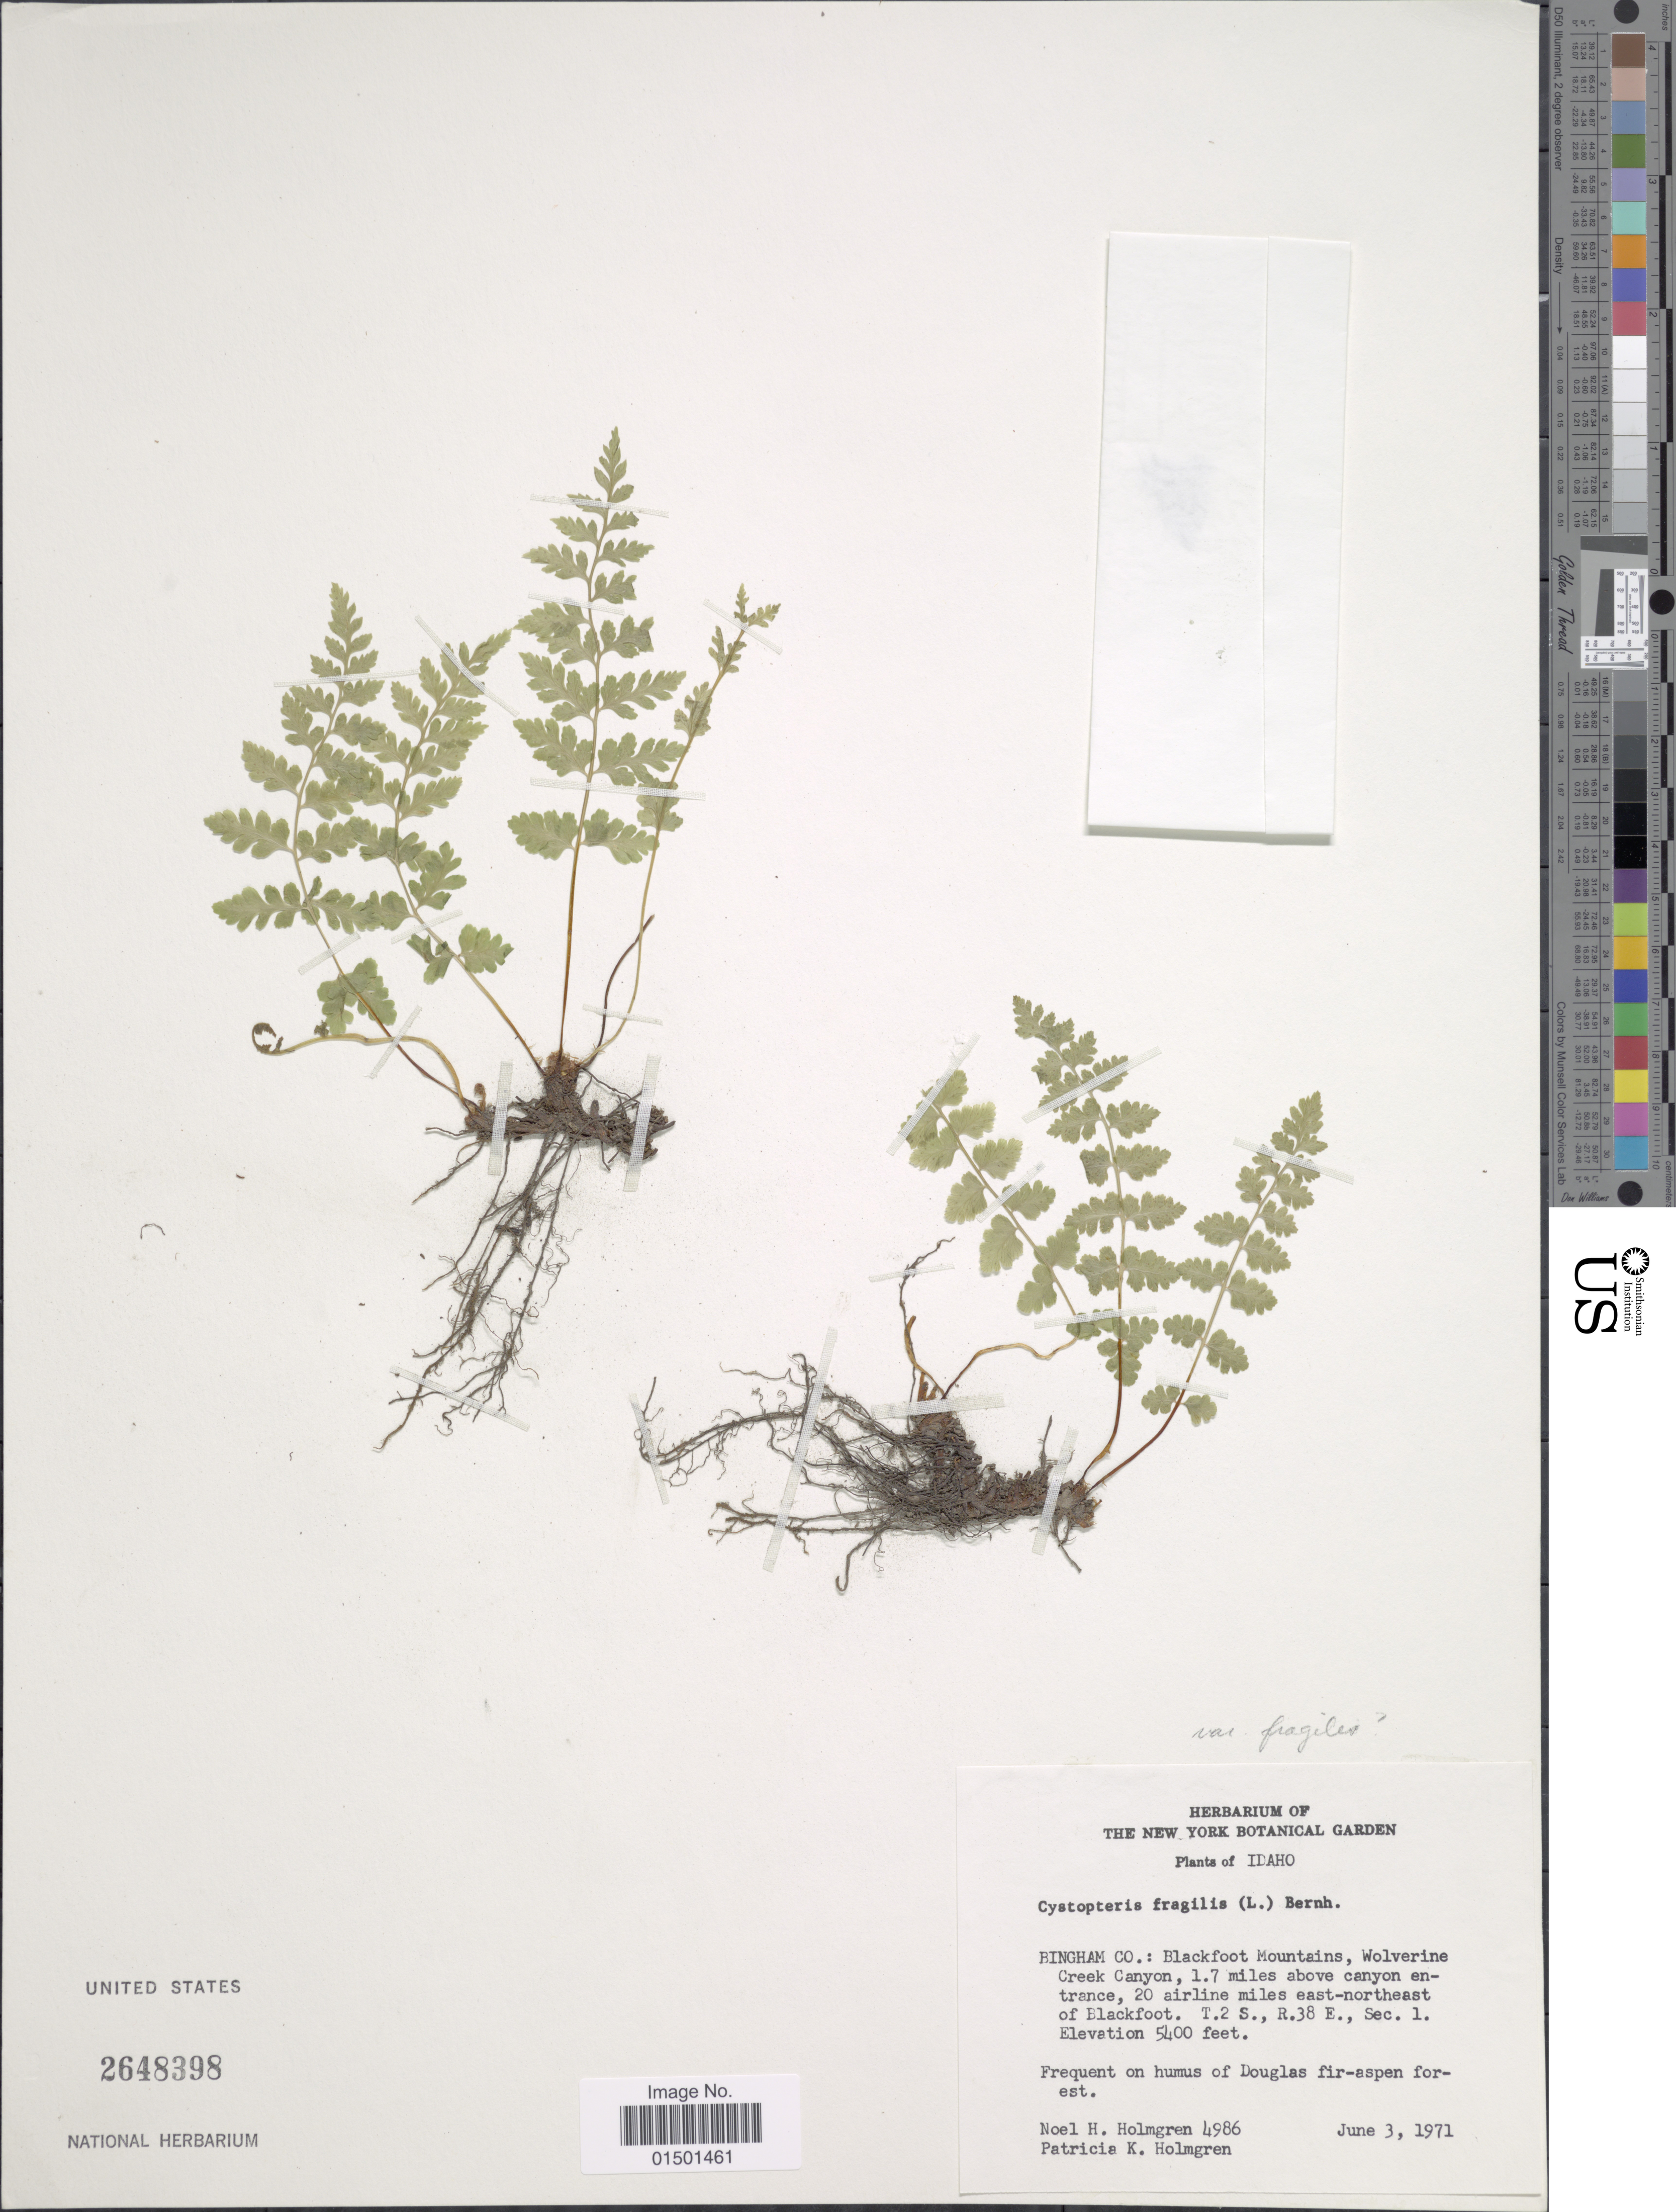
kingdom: Plantae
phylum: Tracheophyta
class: Polypodiopsida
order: Polypodiales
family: Cystopteridaceae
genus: Cystopteris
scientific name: Cystopteris fragilis var. fragilis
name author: (L.) Bernh.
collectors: N. H. Holmgren & P. K. Holmgren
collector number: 4986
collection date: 1971-06-03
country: United States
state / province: Idaho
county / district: Bingham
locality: Blackfoot Mountains, Wolverine Creek Canyon, 1.7 miles above canyon entrance, 20 airline miles east-northeast of Blackfoot. T.2.S., R.38 E., Sec. 1.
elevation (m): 1646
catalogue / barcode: US 2648398